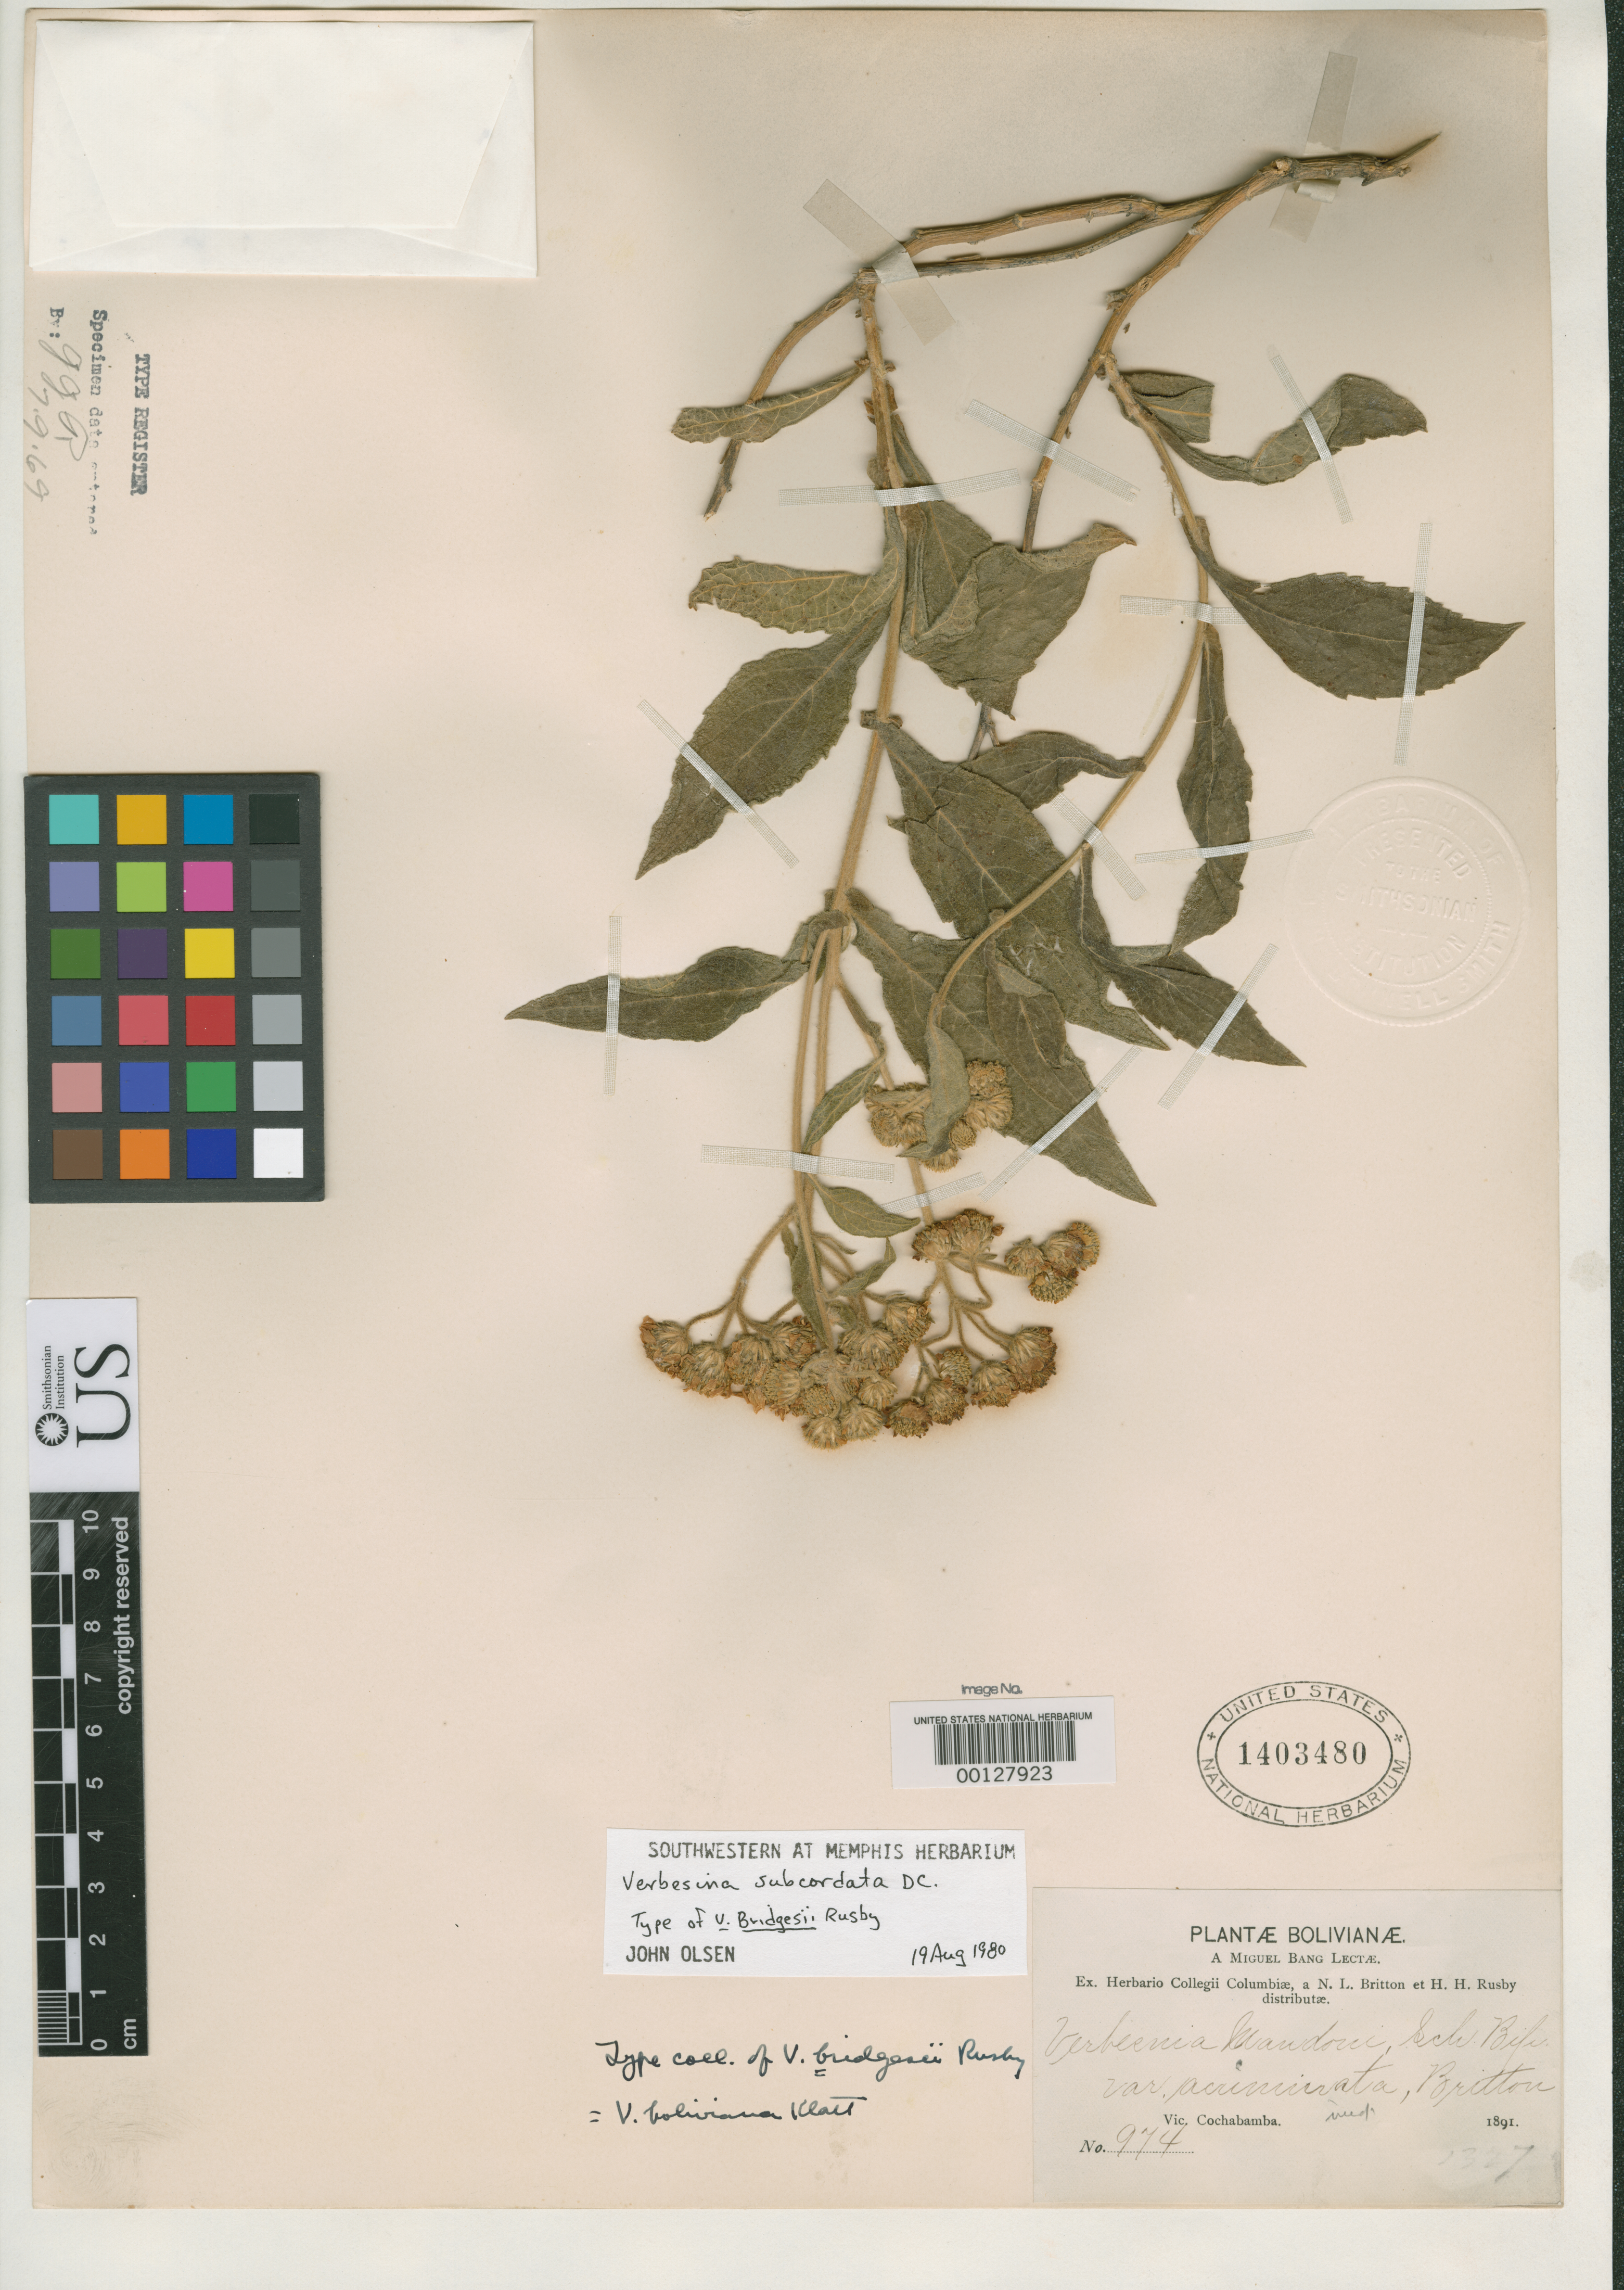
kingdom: Plantae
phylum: Tracheophyta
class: Magnoliopsida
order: Asterales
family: Asteraceae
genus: Verbesina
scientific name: Verbesina bridgesii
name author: Rusby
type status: Isotype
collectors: M. Bang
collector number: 974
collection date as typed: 1891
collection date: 1891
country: Bolivia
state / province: Cochabamba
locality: Cochabamba.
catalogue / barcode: US 1403480